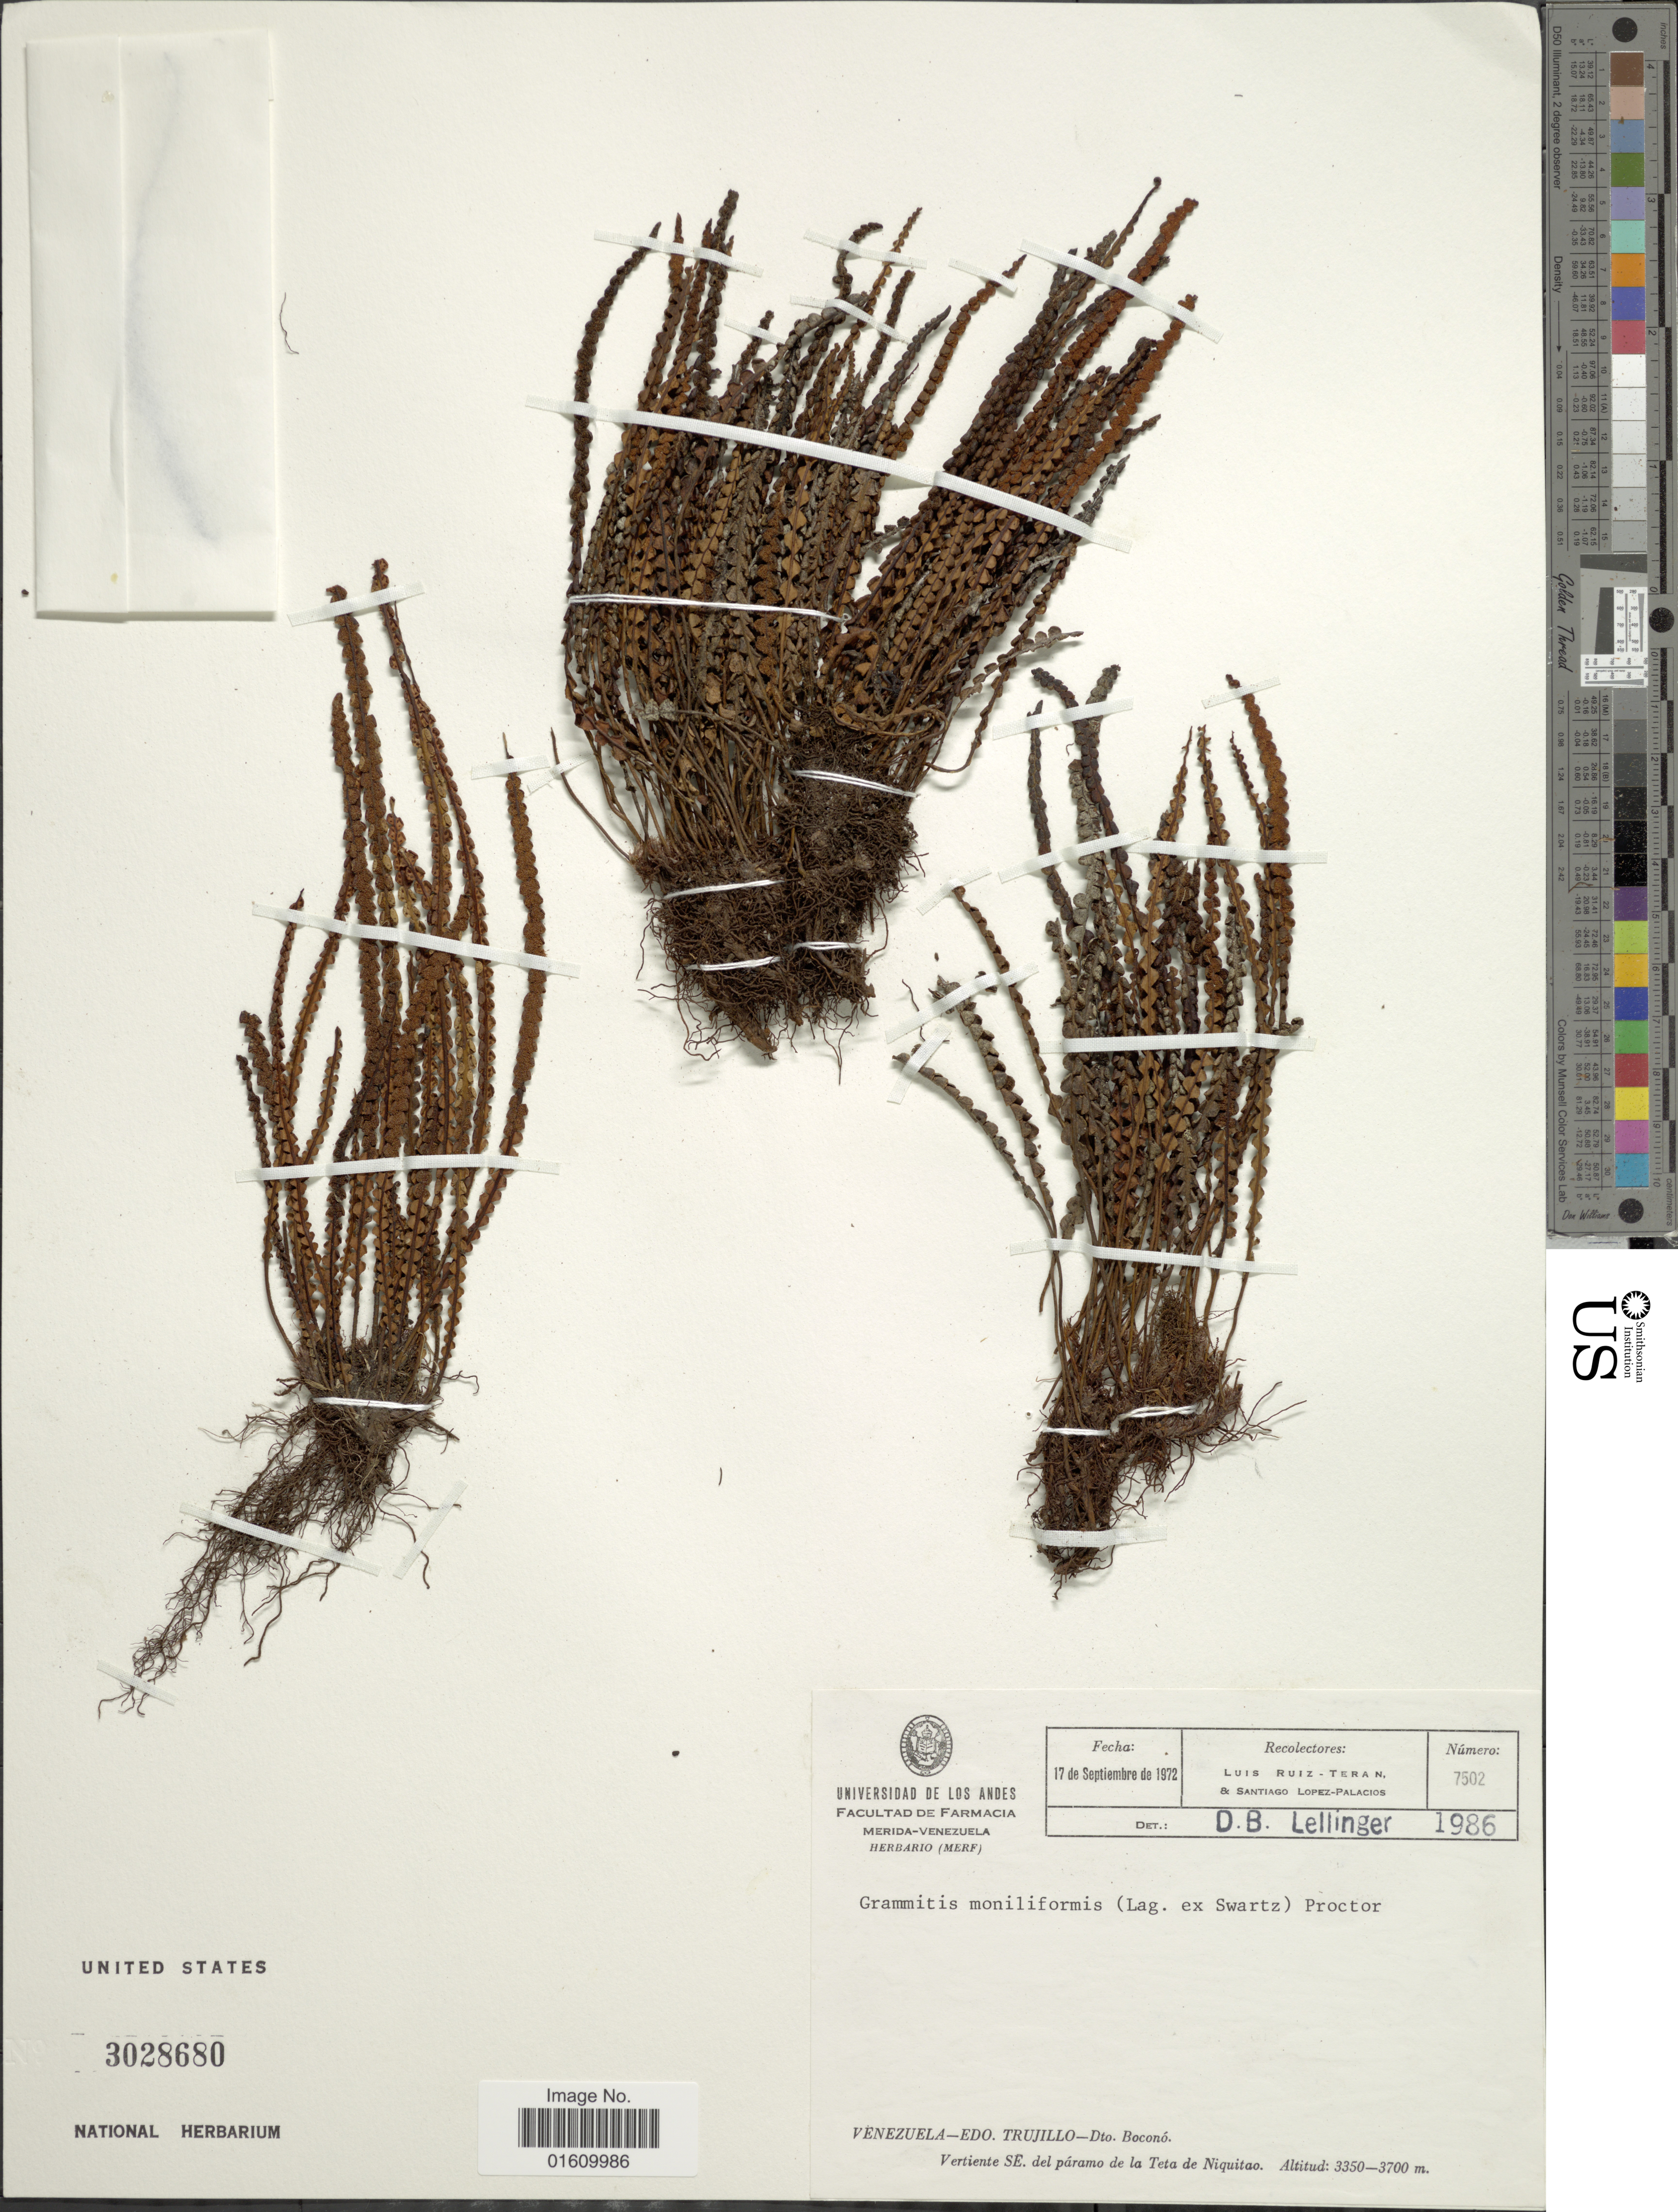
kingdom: Plantae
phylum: Tracheophyta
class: Polypodiopsida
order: Polypodiales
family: Polypodiaceae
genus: Melpomene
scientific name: Melpomene moniliformis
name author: (Lag. ex Sw.) A.R. Sm. & R.C. Moran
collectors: L. E. Ruíz-Terán & S. López-Palacios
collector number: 7502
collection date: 1972-09-17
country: Venezuela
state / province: Trujillo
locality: Dto.Bocono, Vertiente SE, Del paramo de la Teta de Niquito.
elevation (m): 3350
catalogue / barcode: US 3028680